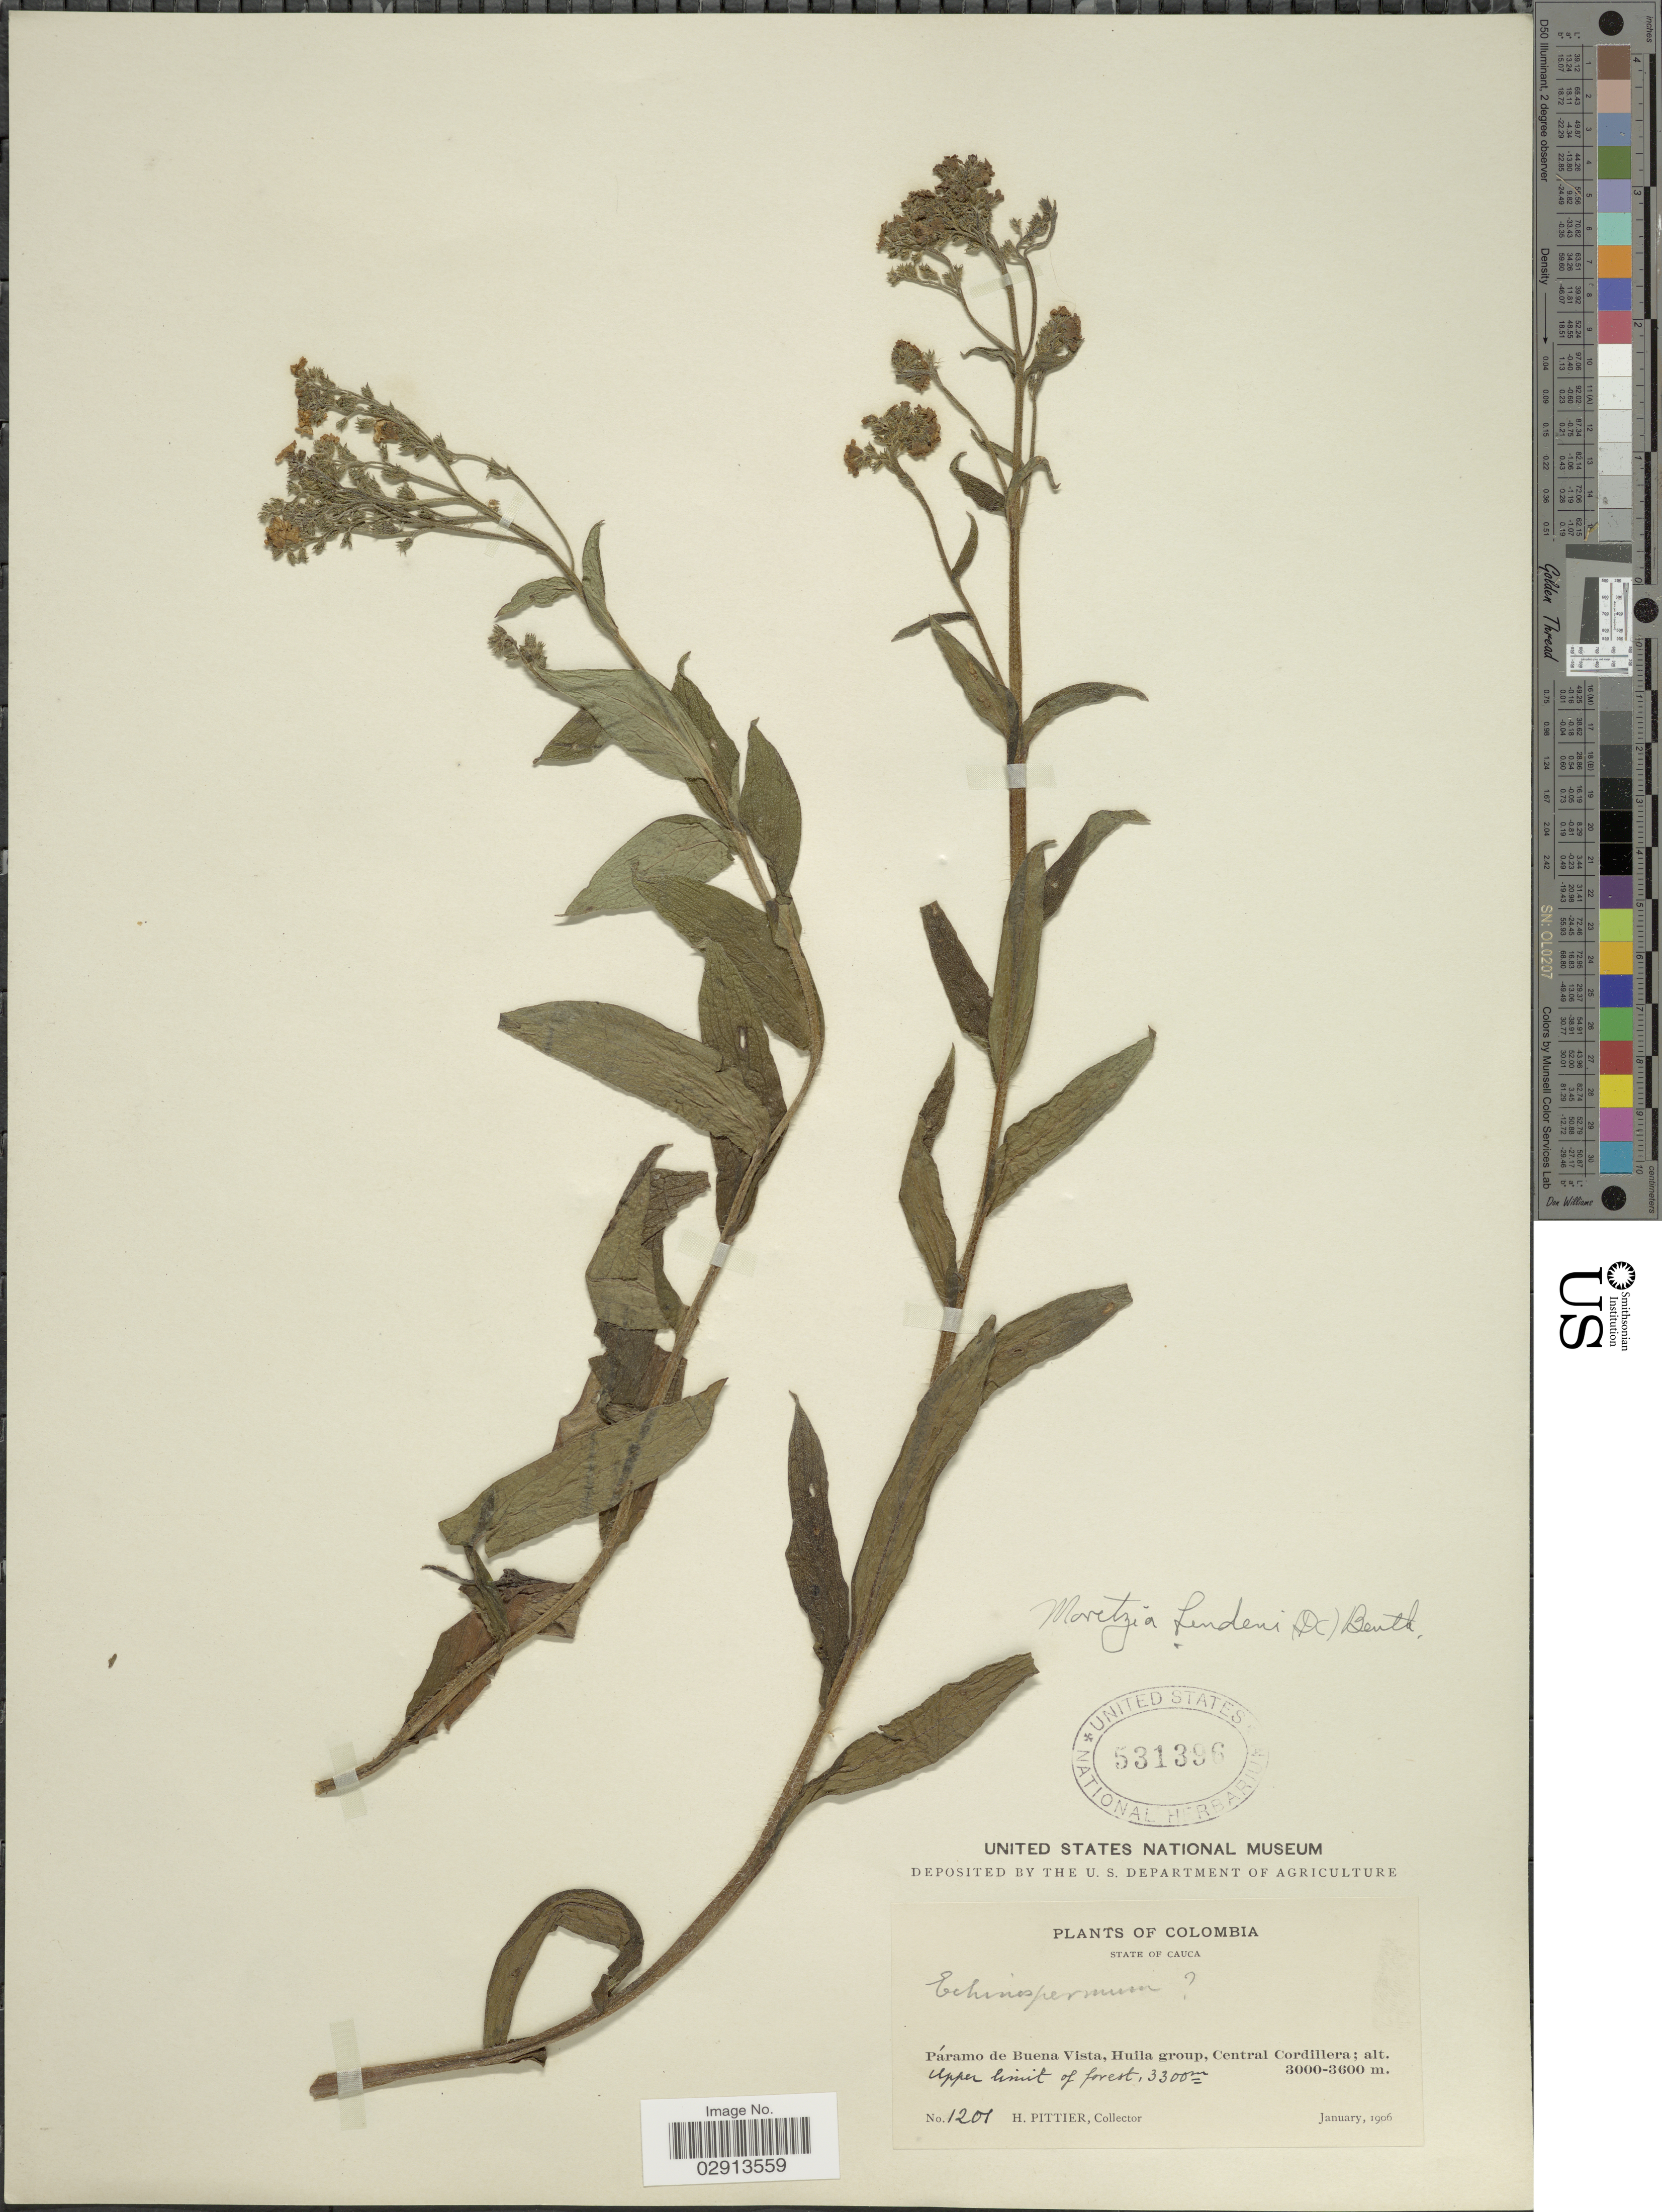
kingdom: Plantae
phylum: Tracheophyta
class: Magnoliopsida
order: Boraginales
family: Boraginaceae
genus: Moritzia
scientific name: Moritzia lindenii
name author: (DC.) Benth.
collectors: H. F. Pittier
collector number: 1201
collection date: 1906-01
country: Colombia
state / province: Cauca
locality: Páramo de Buena Vista, Huila group, Central Cordillera. Upper limit of forest.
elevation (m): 3300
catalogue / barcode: US 531396